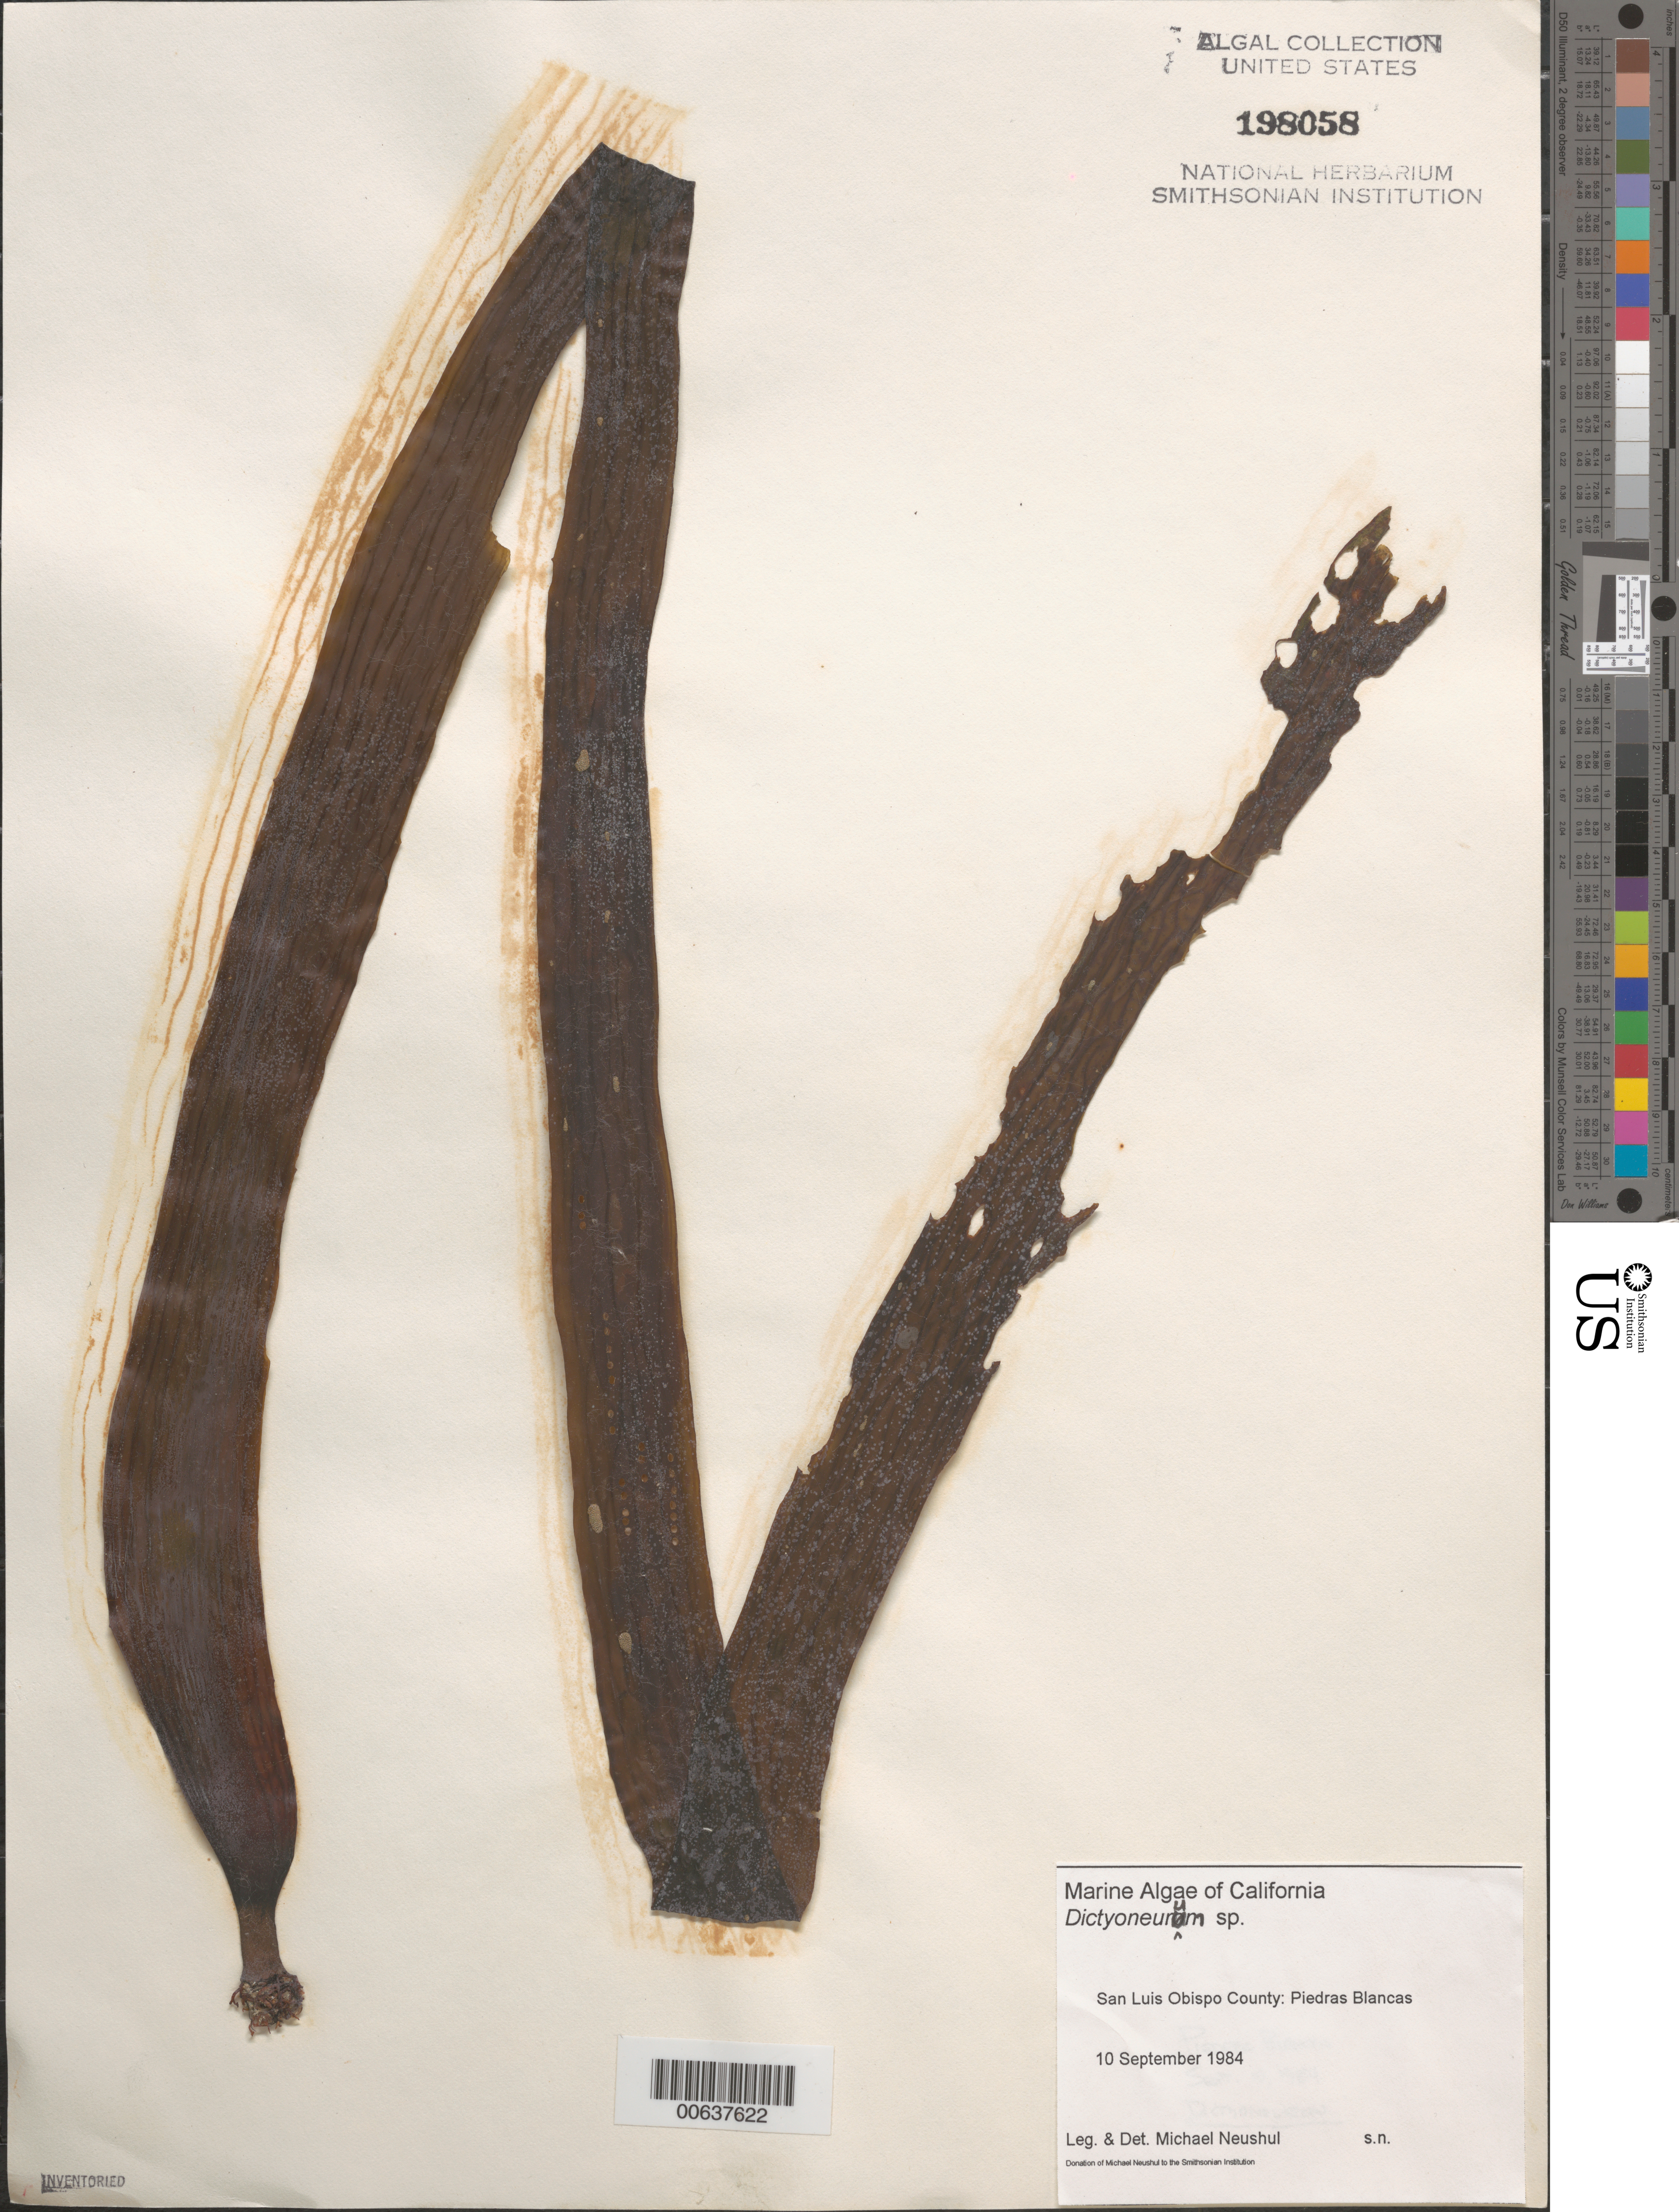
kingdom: Chromista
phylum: Ochrophyta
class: Phaeophyceae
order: Laminariales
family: Costariaceae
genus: Dictyoneurum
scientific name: Dictyoneurum sp.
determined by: Neushul, M.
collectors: M. Neushul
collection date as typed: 10 Sep 1984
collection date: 1984-09-10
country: United States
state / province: California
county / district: San Luis Obispo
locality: Piedras Blancas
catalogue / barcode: US 198058